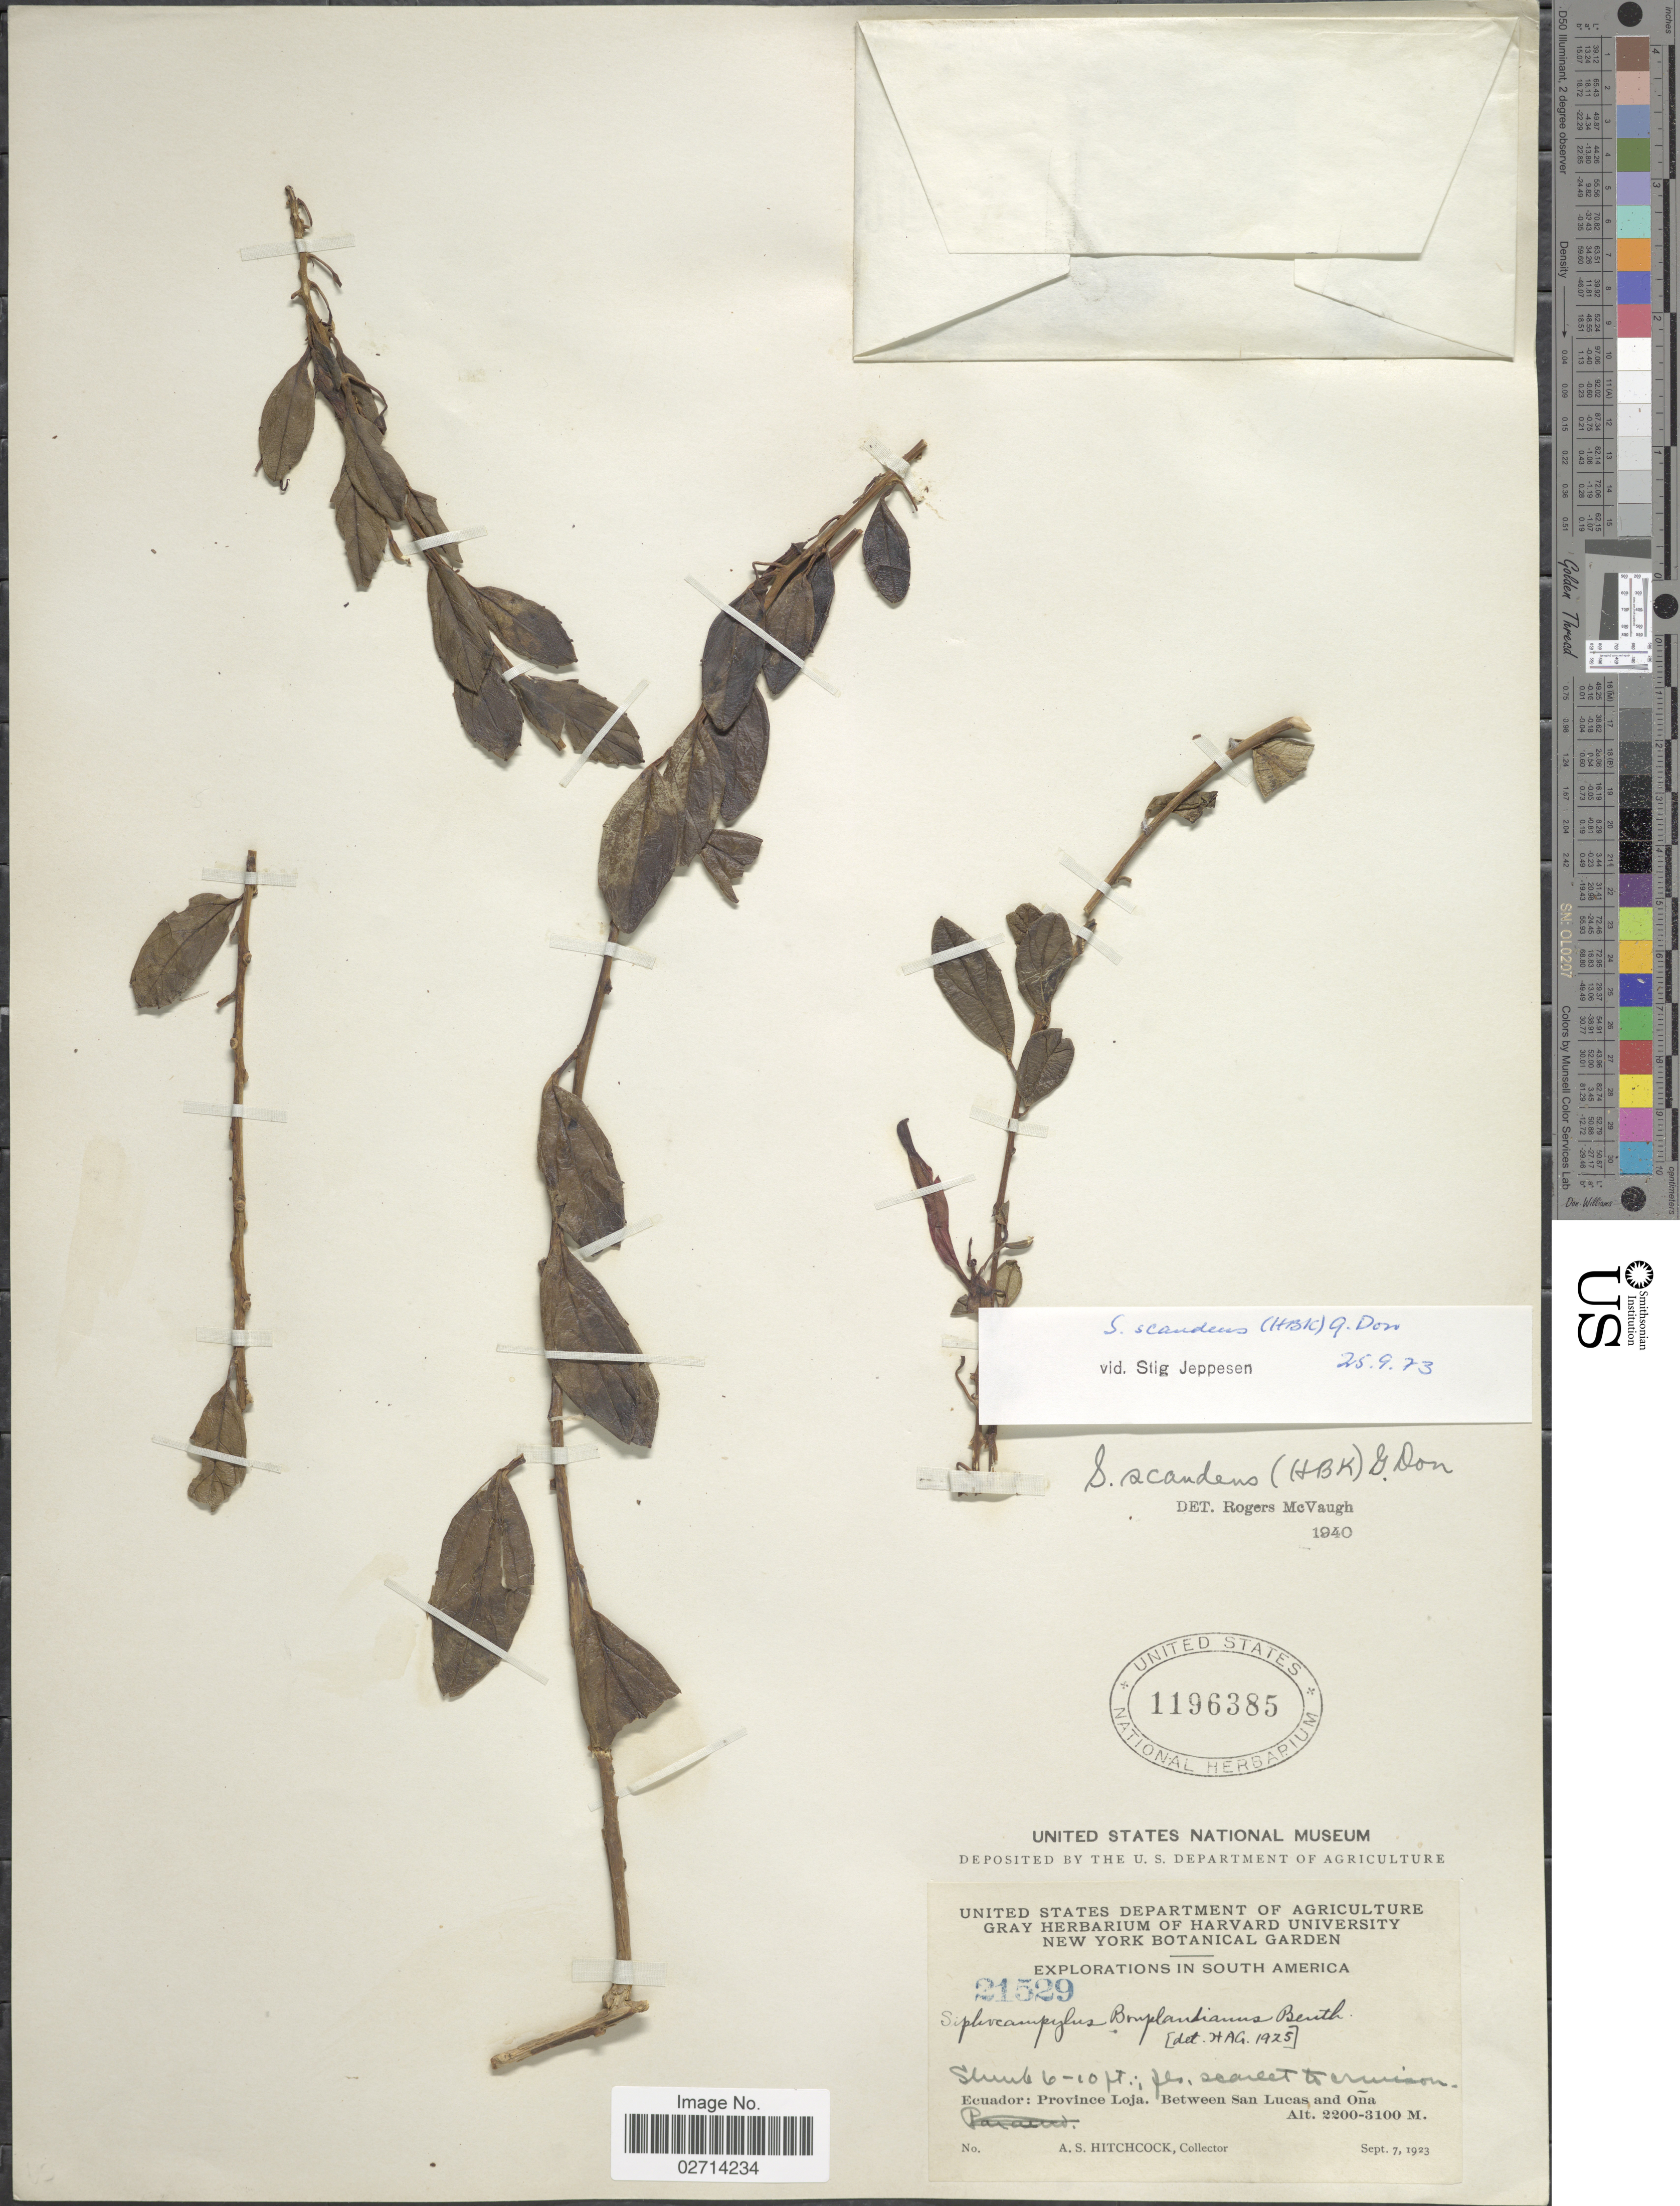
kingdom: Plantae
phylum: Tracheophyta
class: Magnoliopsida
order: Asterales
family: Campanulaceae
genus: Siphocampylus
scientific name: Siphocampylus scandens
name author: (Kunth) G. Don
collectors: A. S. Hitchcock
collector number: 21529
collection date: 1923-09-07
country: Ecuador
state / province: Loja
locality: Between San Lucas and Ona.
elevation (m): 2200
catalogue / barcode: US 1196385